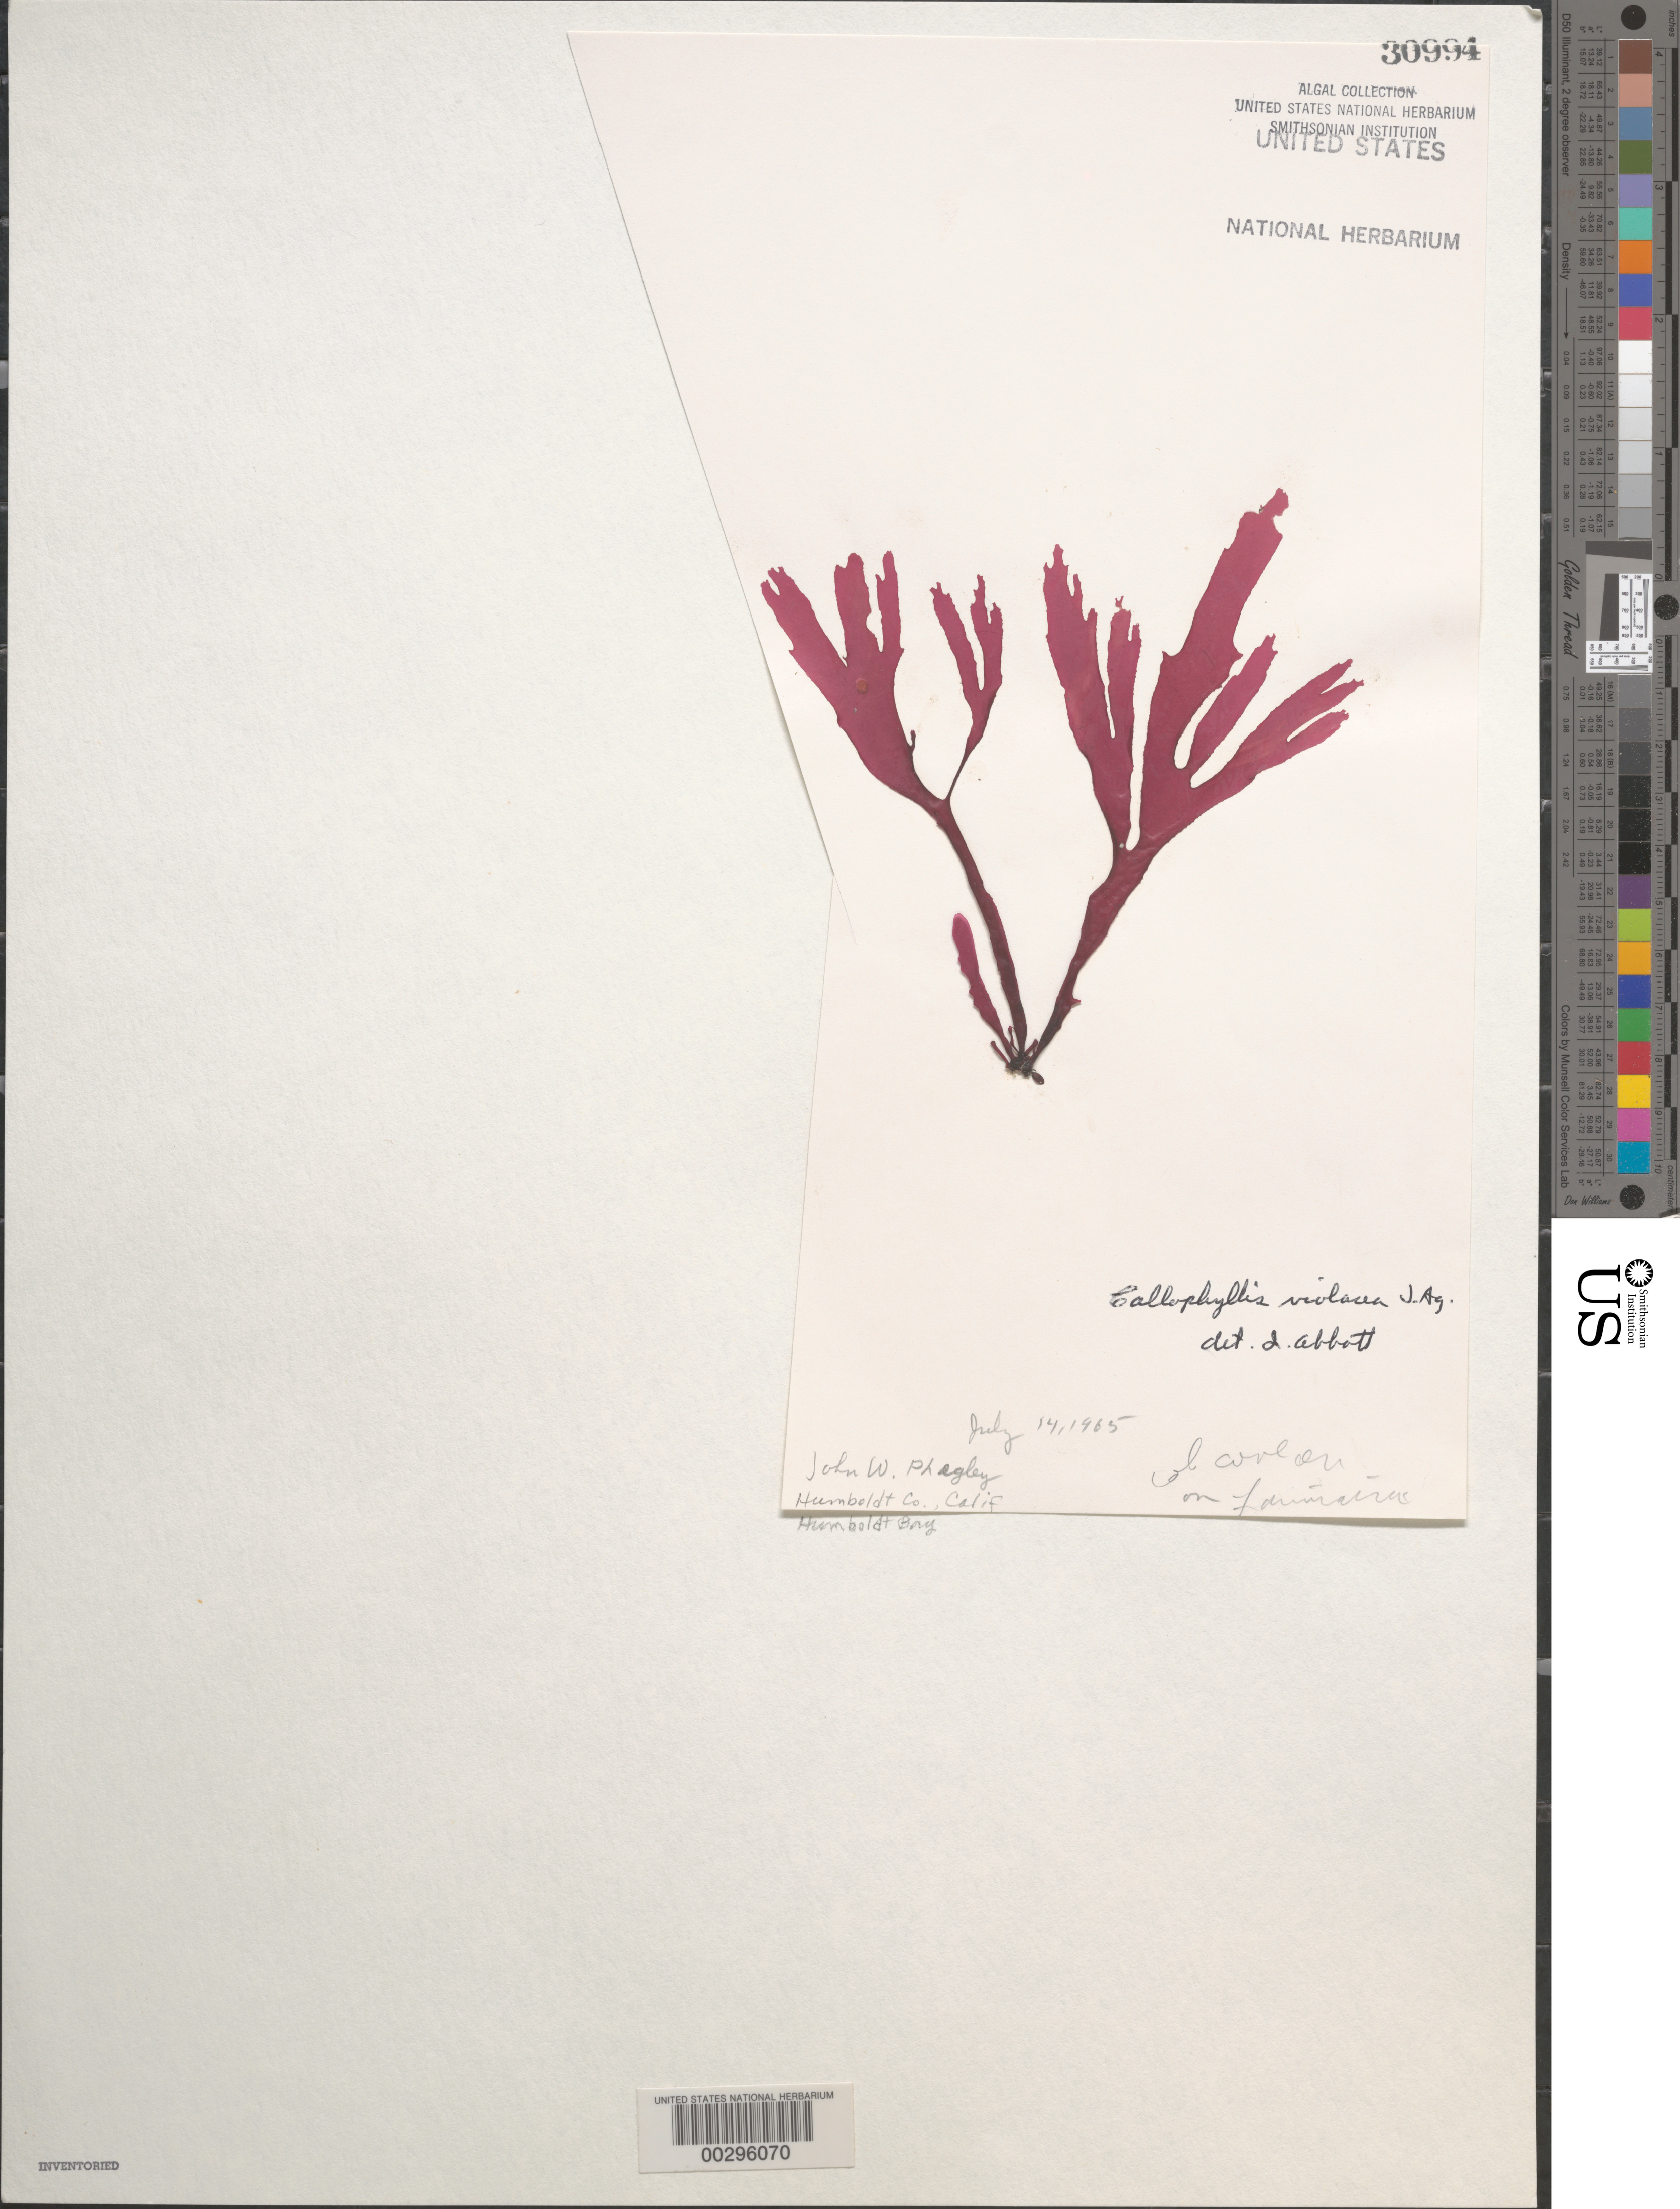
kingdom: Plantae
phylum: Rhodophyta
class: Florideophyceae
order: Gigartinales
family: Kallymeniaceae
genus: Callophyllis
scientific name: Callophyllis violacea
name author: J. Agardh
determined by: Abbott, Isabella A.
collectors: J. Phagley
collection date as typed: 14 Jul 1965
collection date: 1965-07-14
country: United States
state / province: California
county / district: Humboldt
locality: Humboldt Bay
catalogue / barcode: US 30994